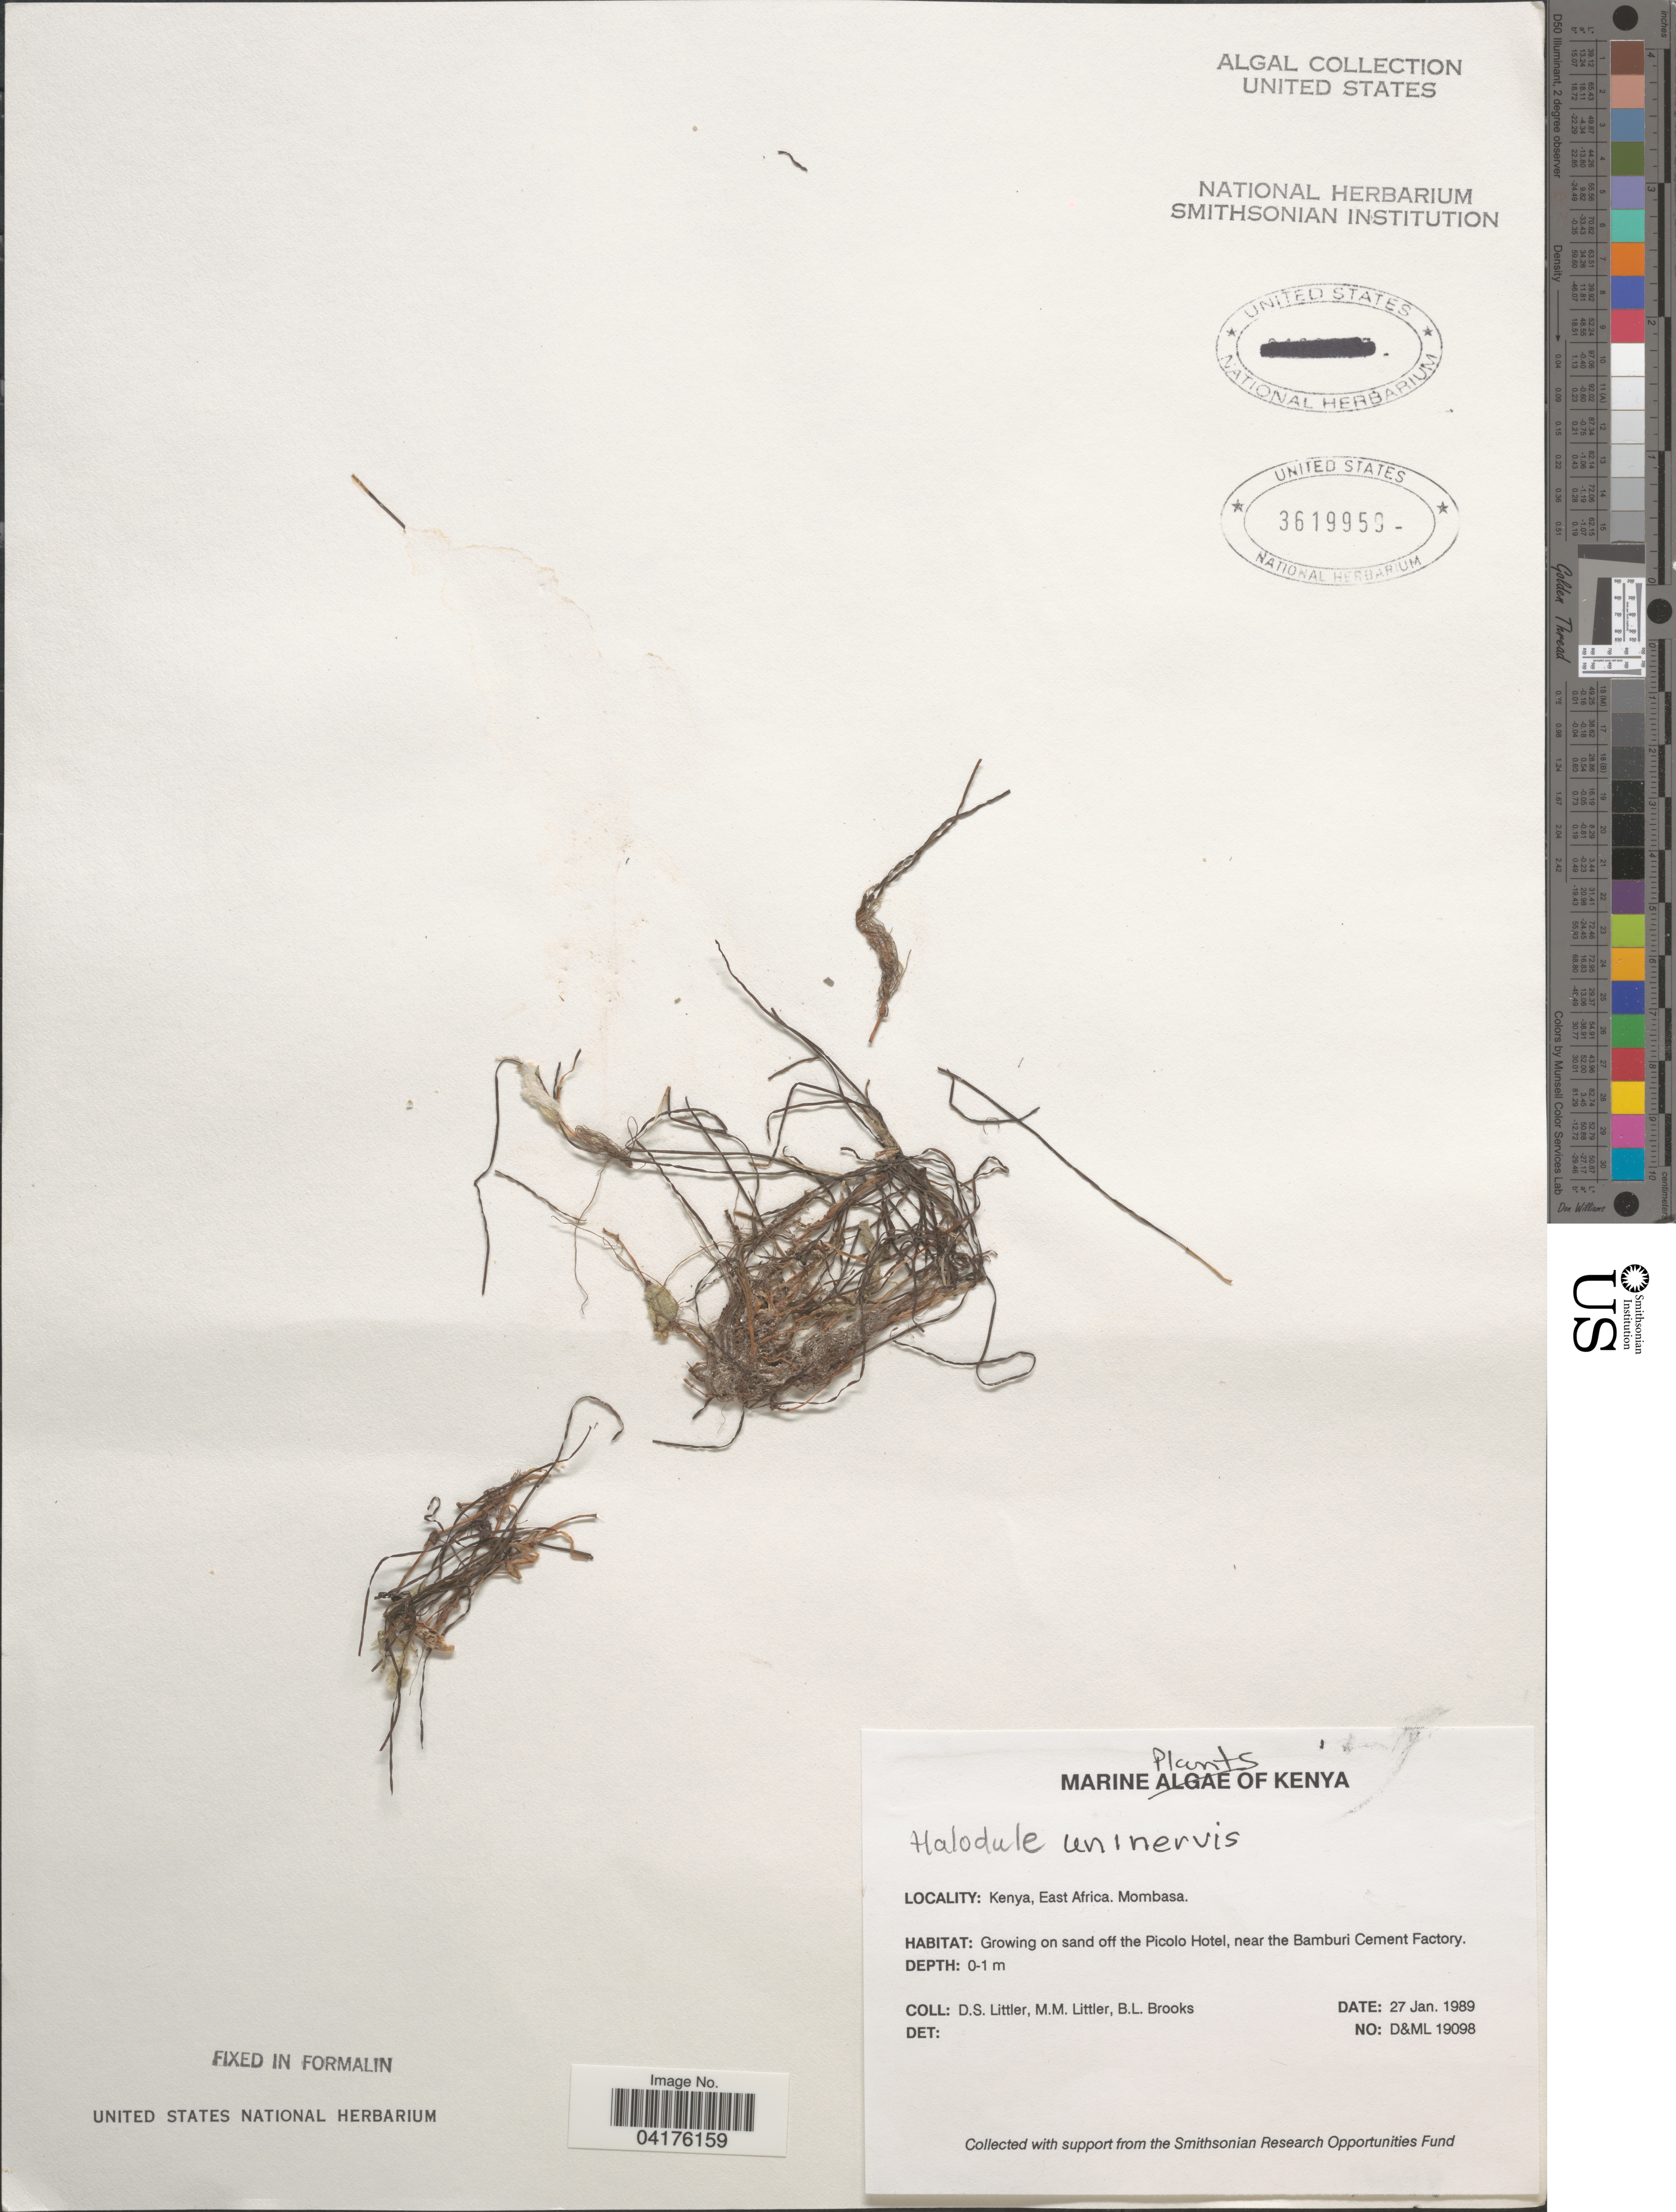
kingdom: Plantae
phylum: Tracheophyta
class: Liliopsida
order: Alismatales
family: Cymodoceaceae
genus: Halodule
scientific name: Halodule uninervis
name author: (Forssk.) Asch.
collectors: D. S. Littler & B. Brooks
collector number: D&ML19098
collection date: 1989-01-27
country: Kenya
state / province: Mombasa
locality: East Africa. Growing on sand off the Picolo Hotel, near the Bamburi Cement Factory.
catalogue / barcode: US 3619959